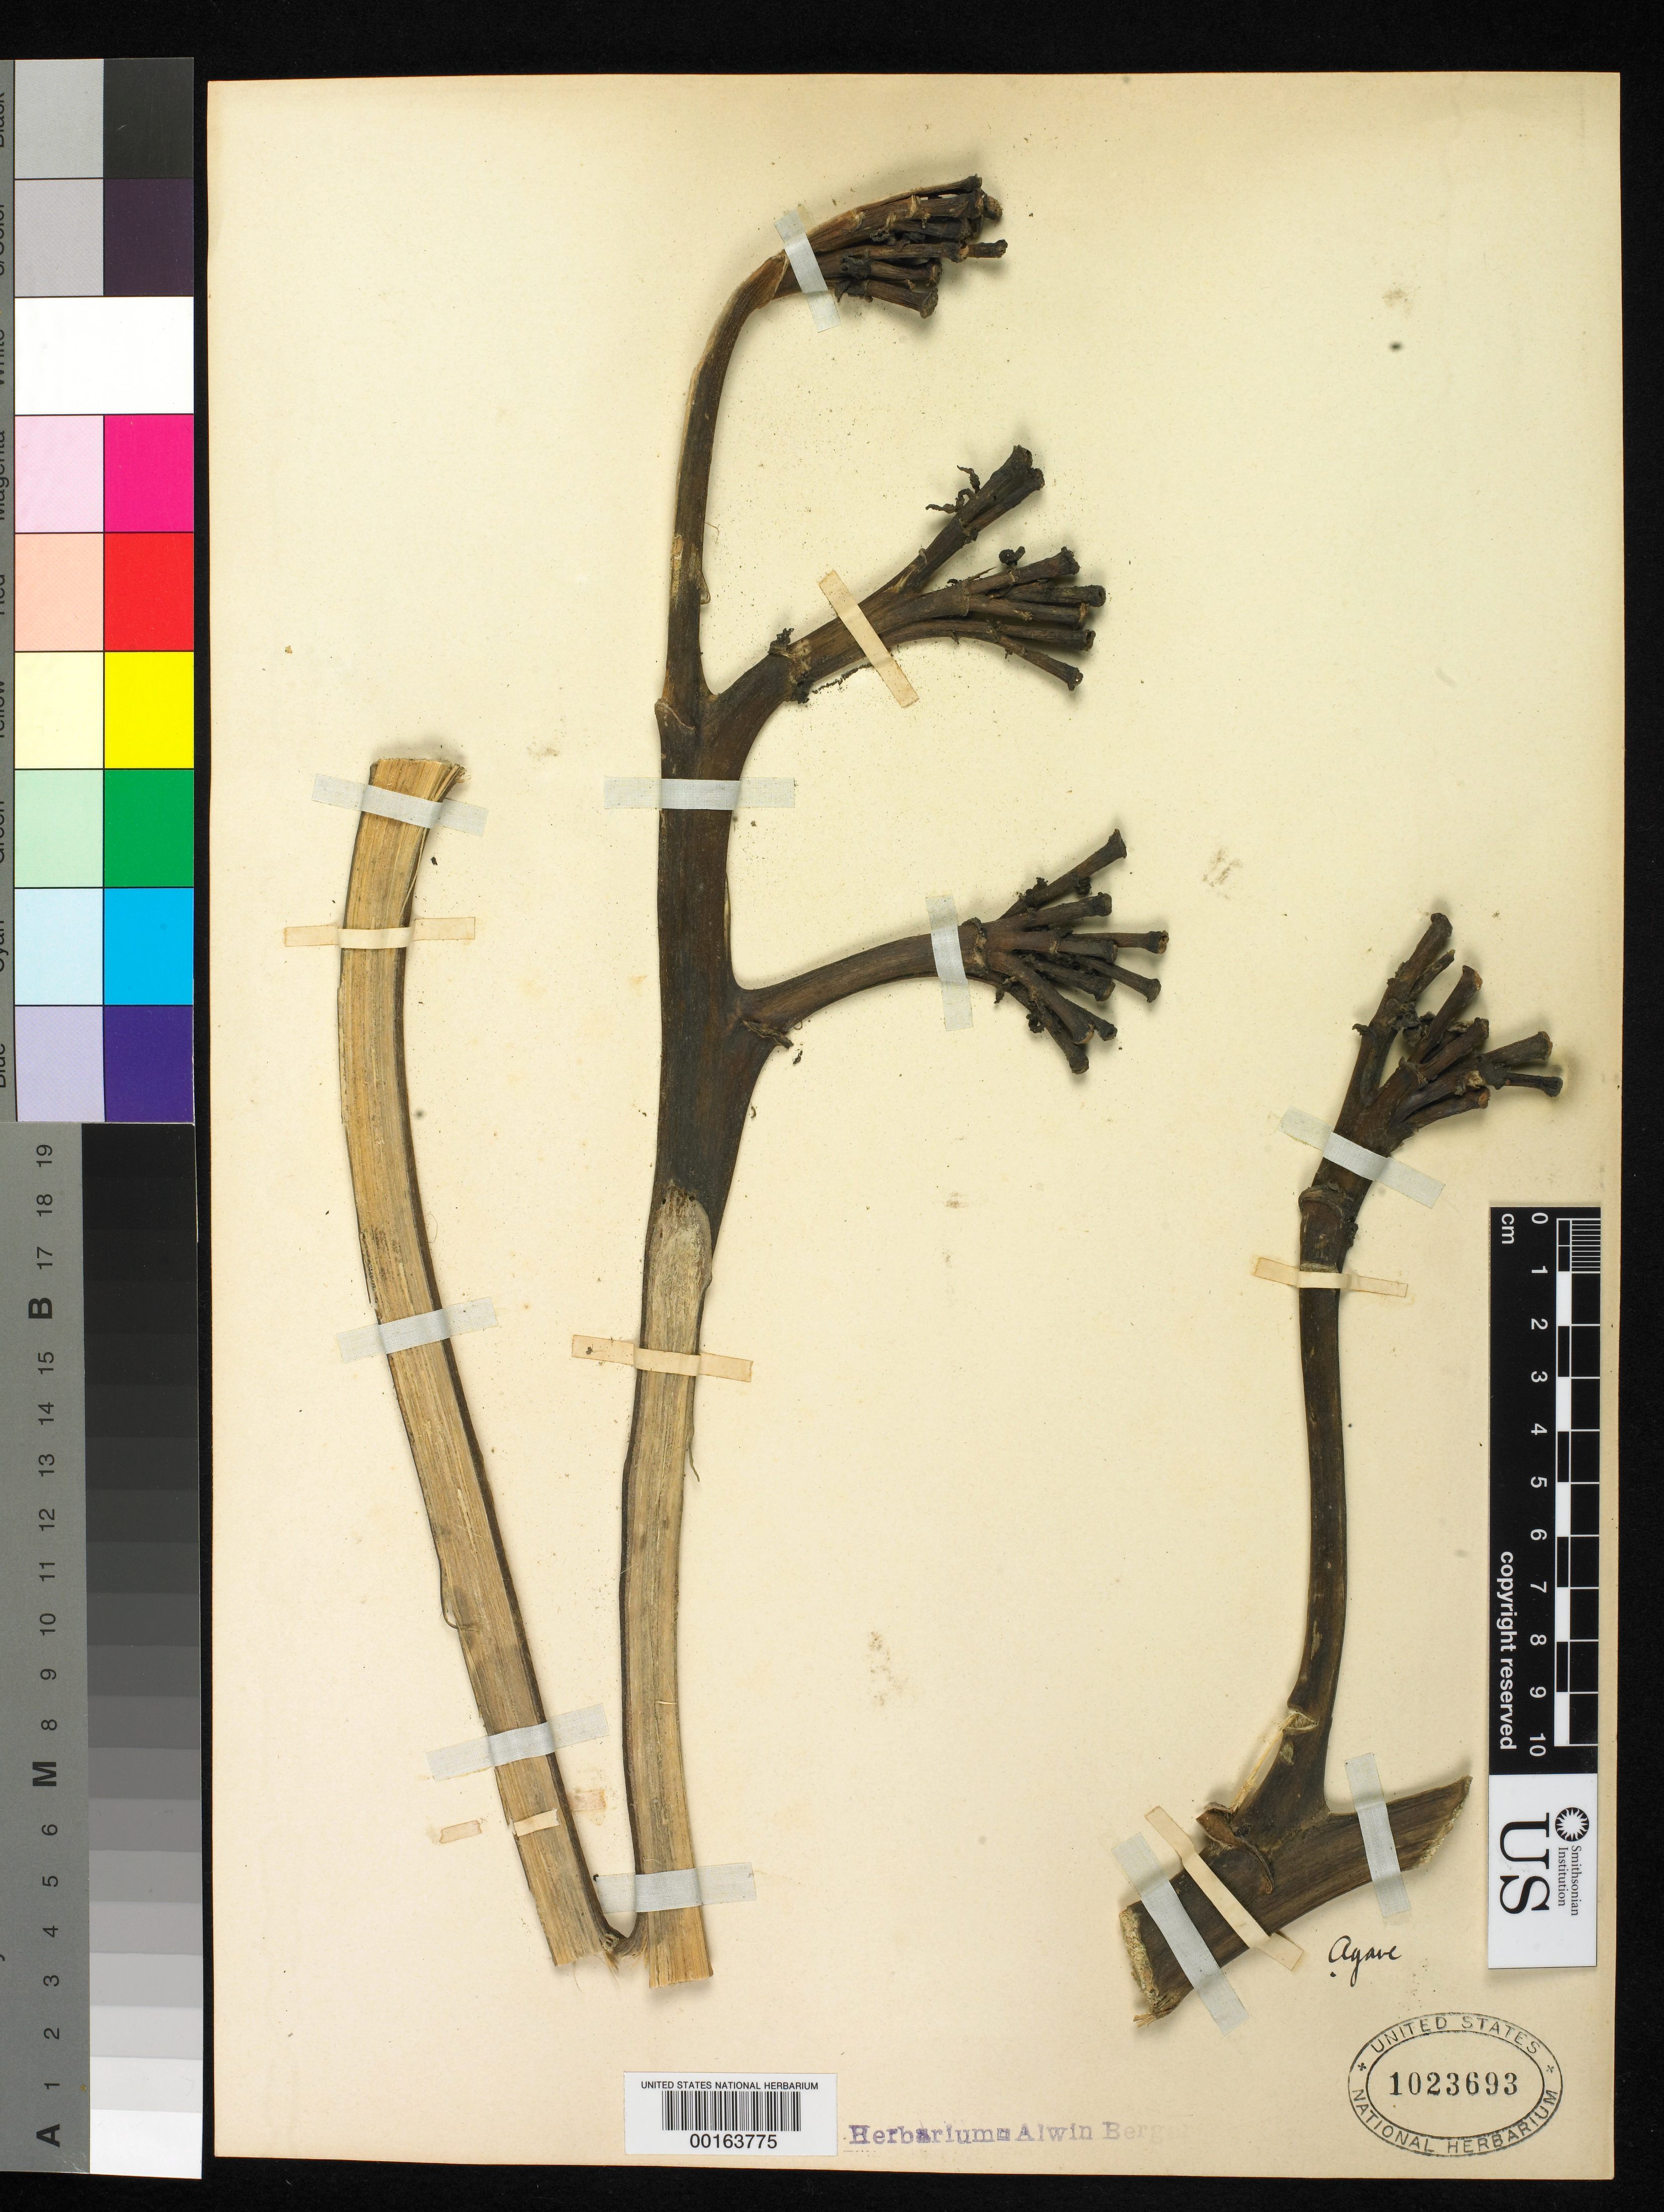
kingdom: Plantae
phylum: Tracheophyta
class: Liliopsida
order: Asparagales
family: Asparagaceae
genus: Agave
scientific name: Agave sp.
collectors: ex herb. A. Berger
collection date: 1909-06-02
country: Mexico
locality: Cultivated at La Mortola, Italy.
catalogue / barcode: US 1023693